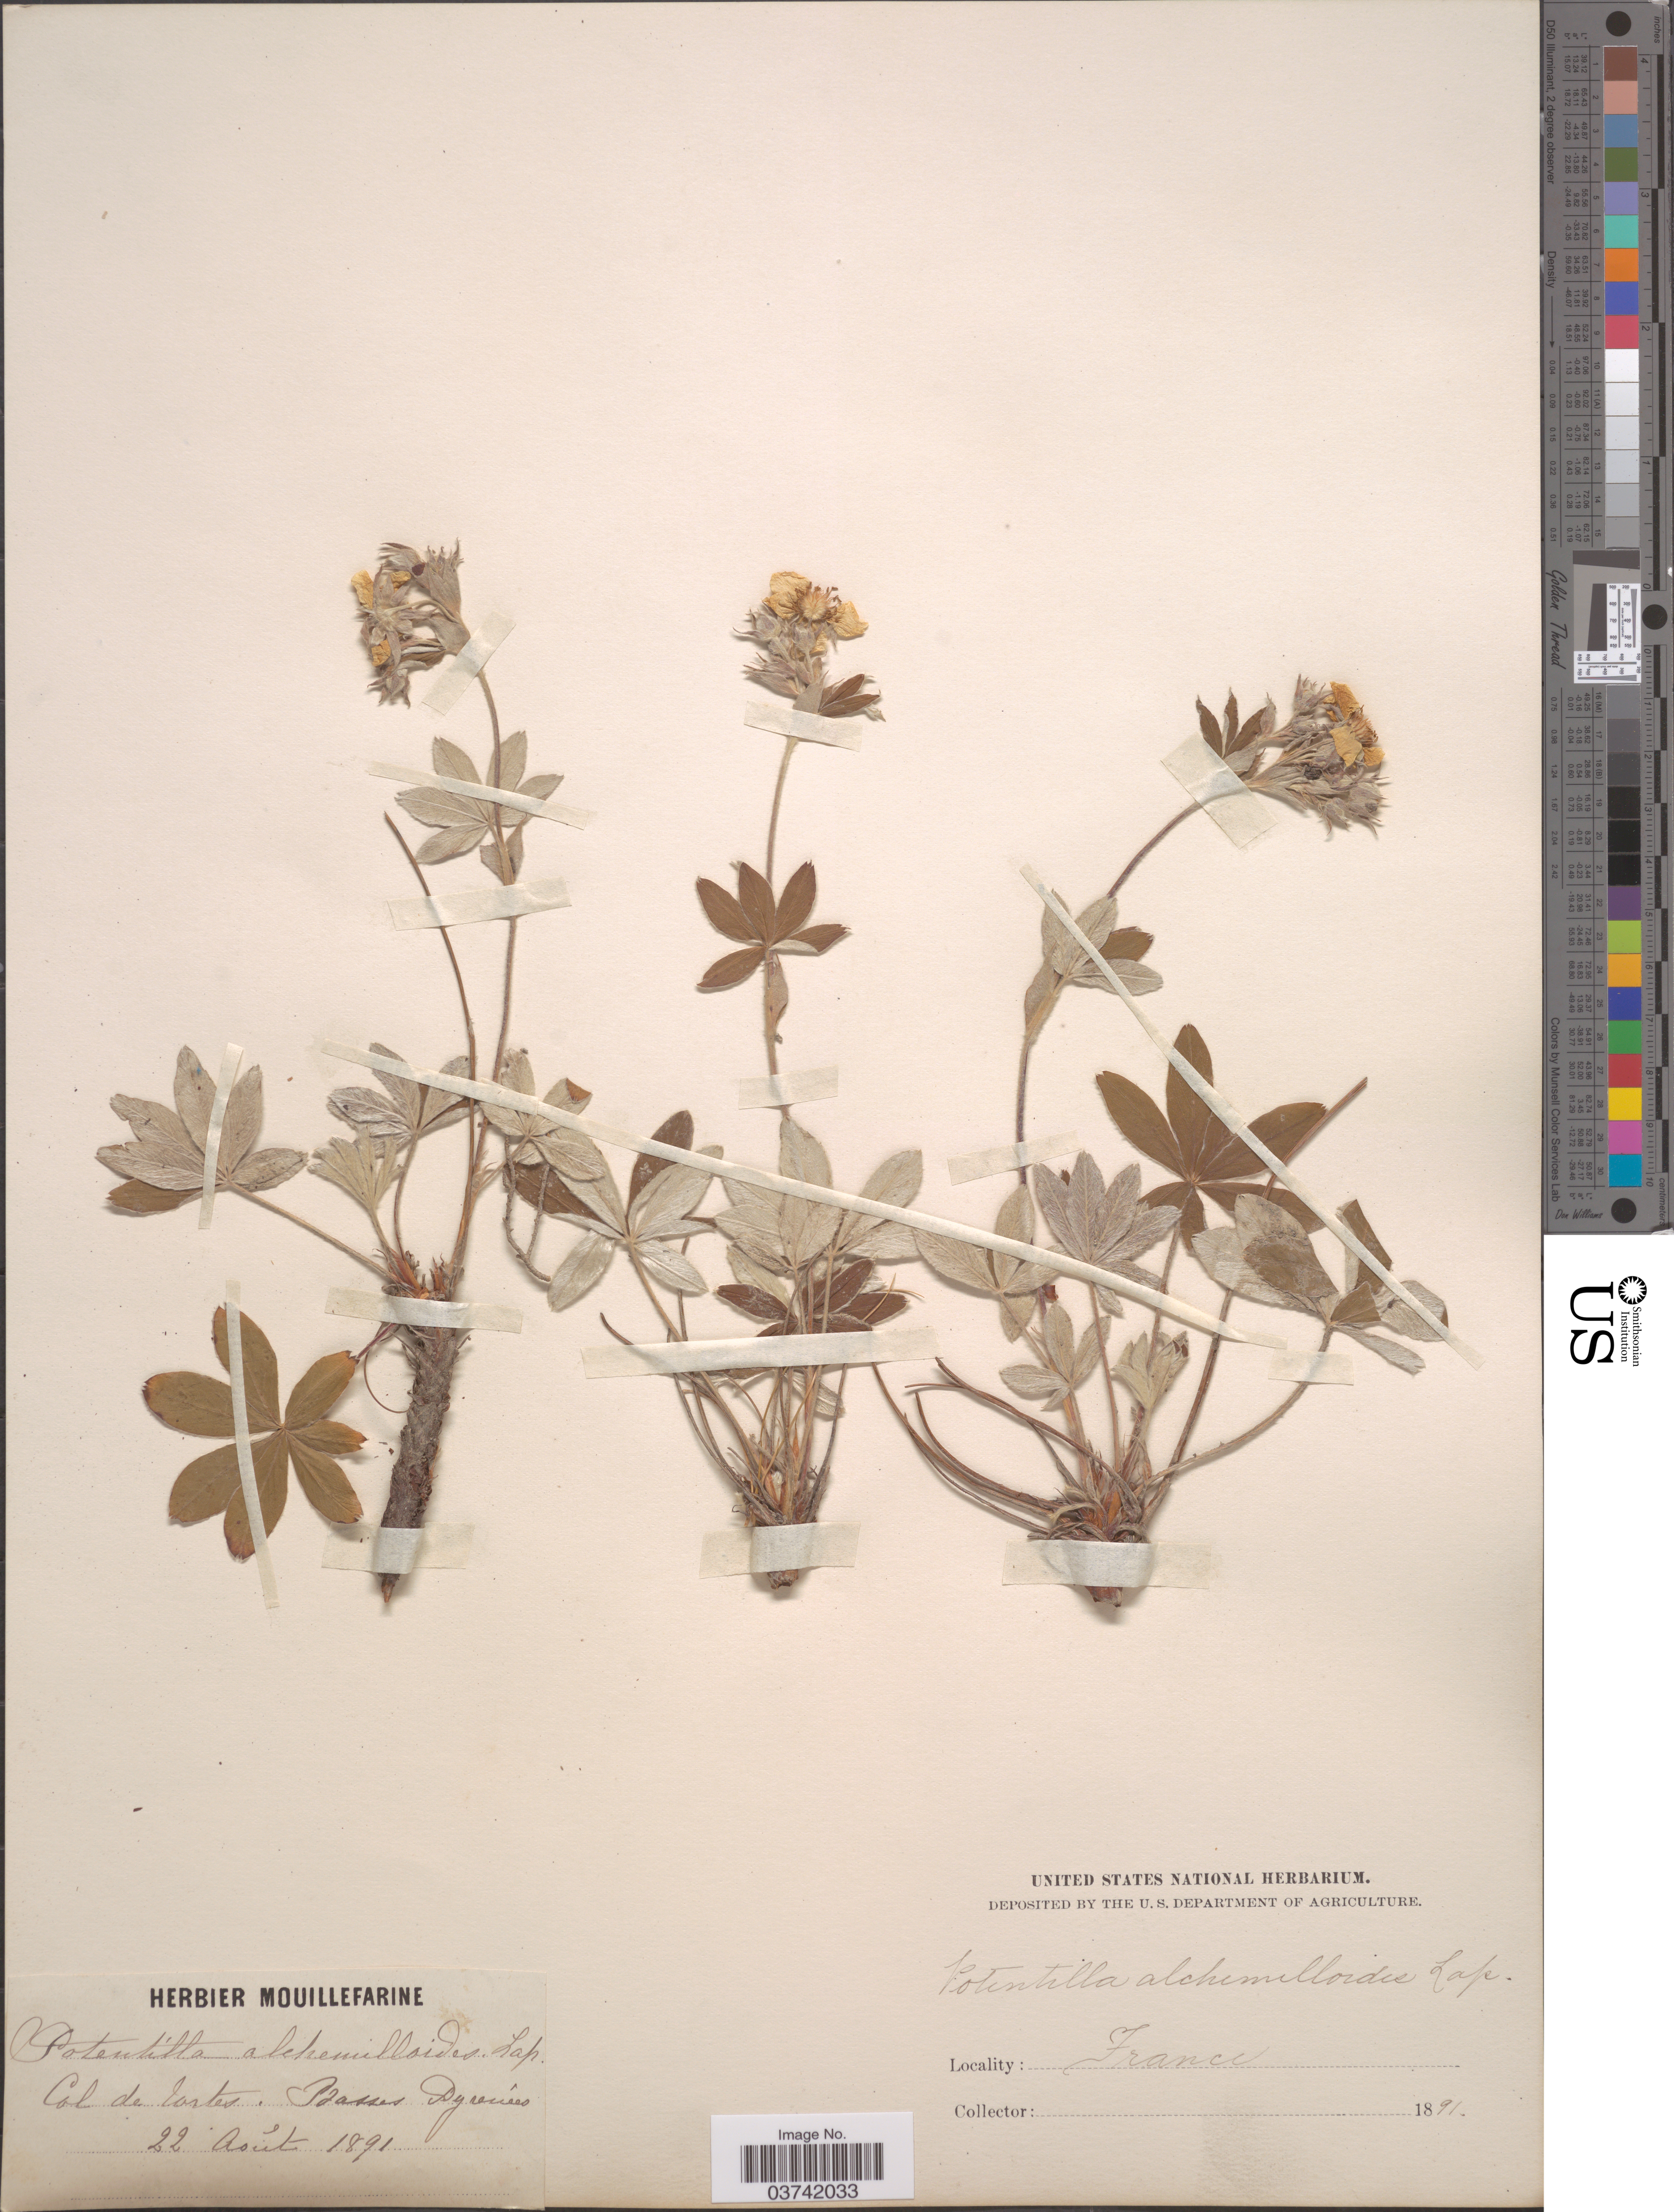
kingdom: Plantae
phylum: Tracheophyta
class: Magnoliopsida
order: Rosales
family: Rosaceae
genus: Potentilla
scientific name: Potentilla alchemilloides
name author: D.F.K. Schltdl.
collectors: ex herb. Mouillefarine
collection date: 1891-08-22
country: France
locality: Col de Tortes. Basses Pyrenées.